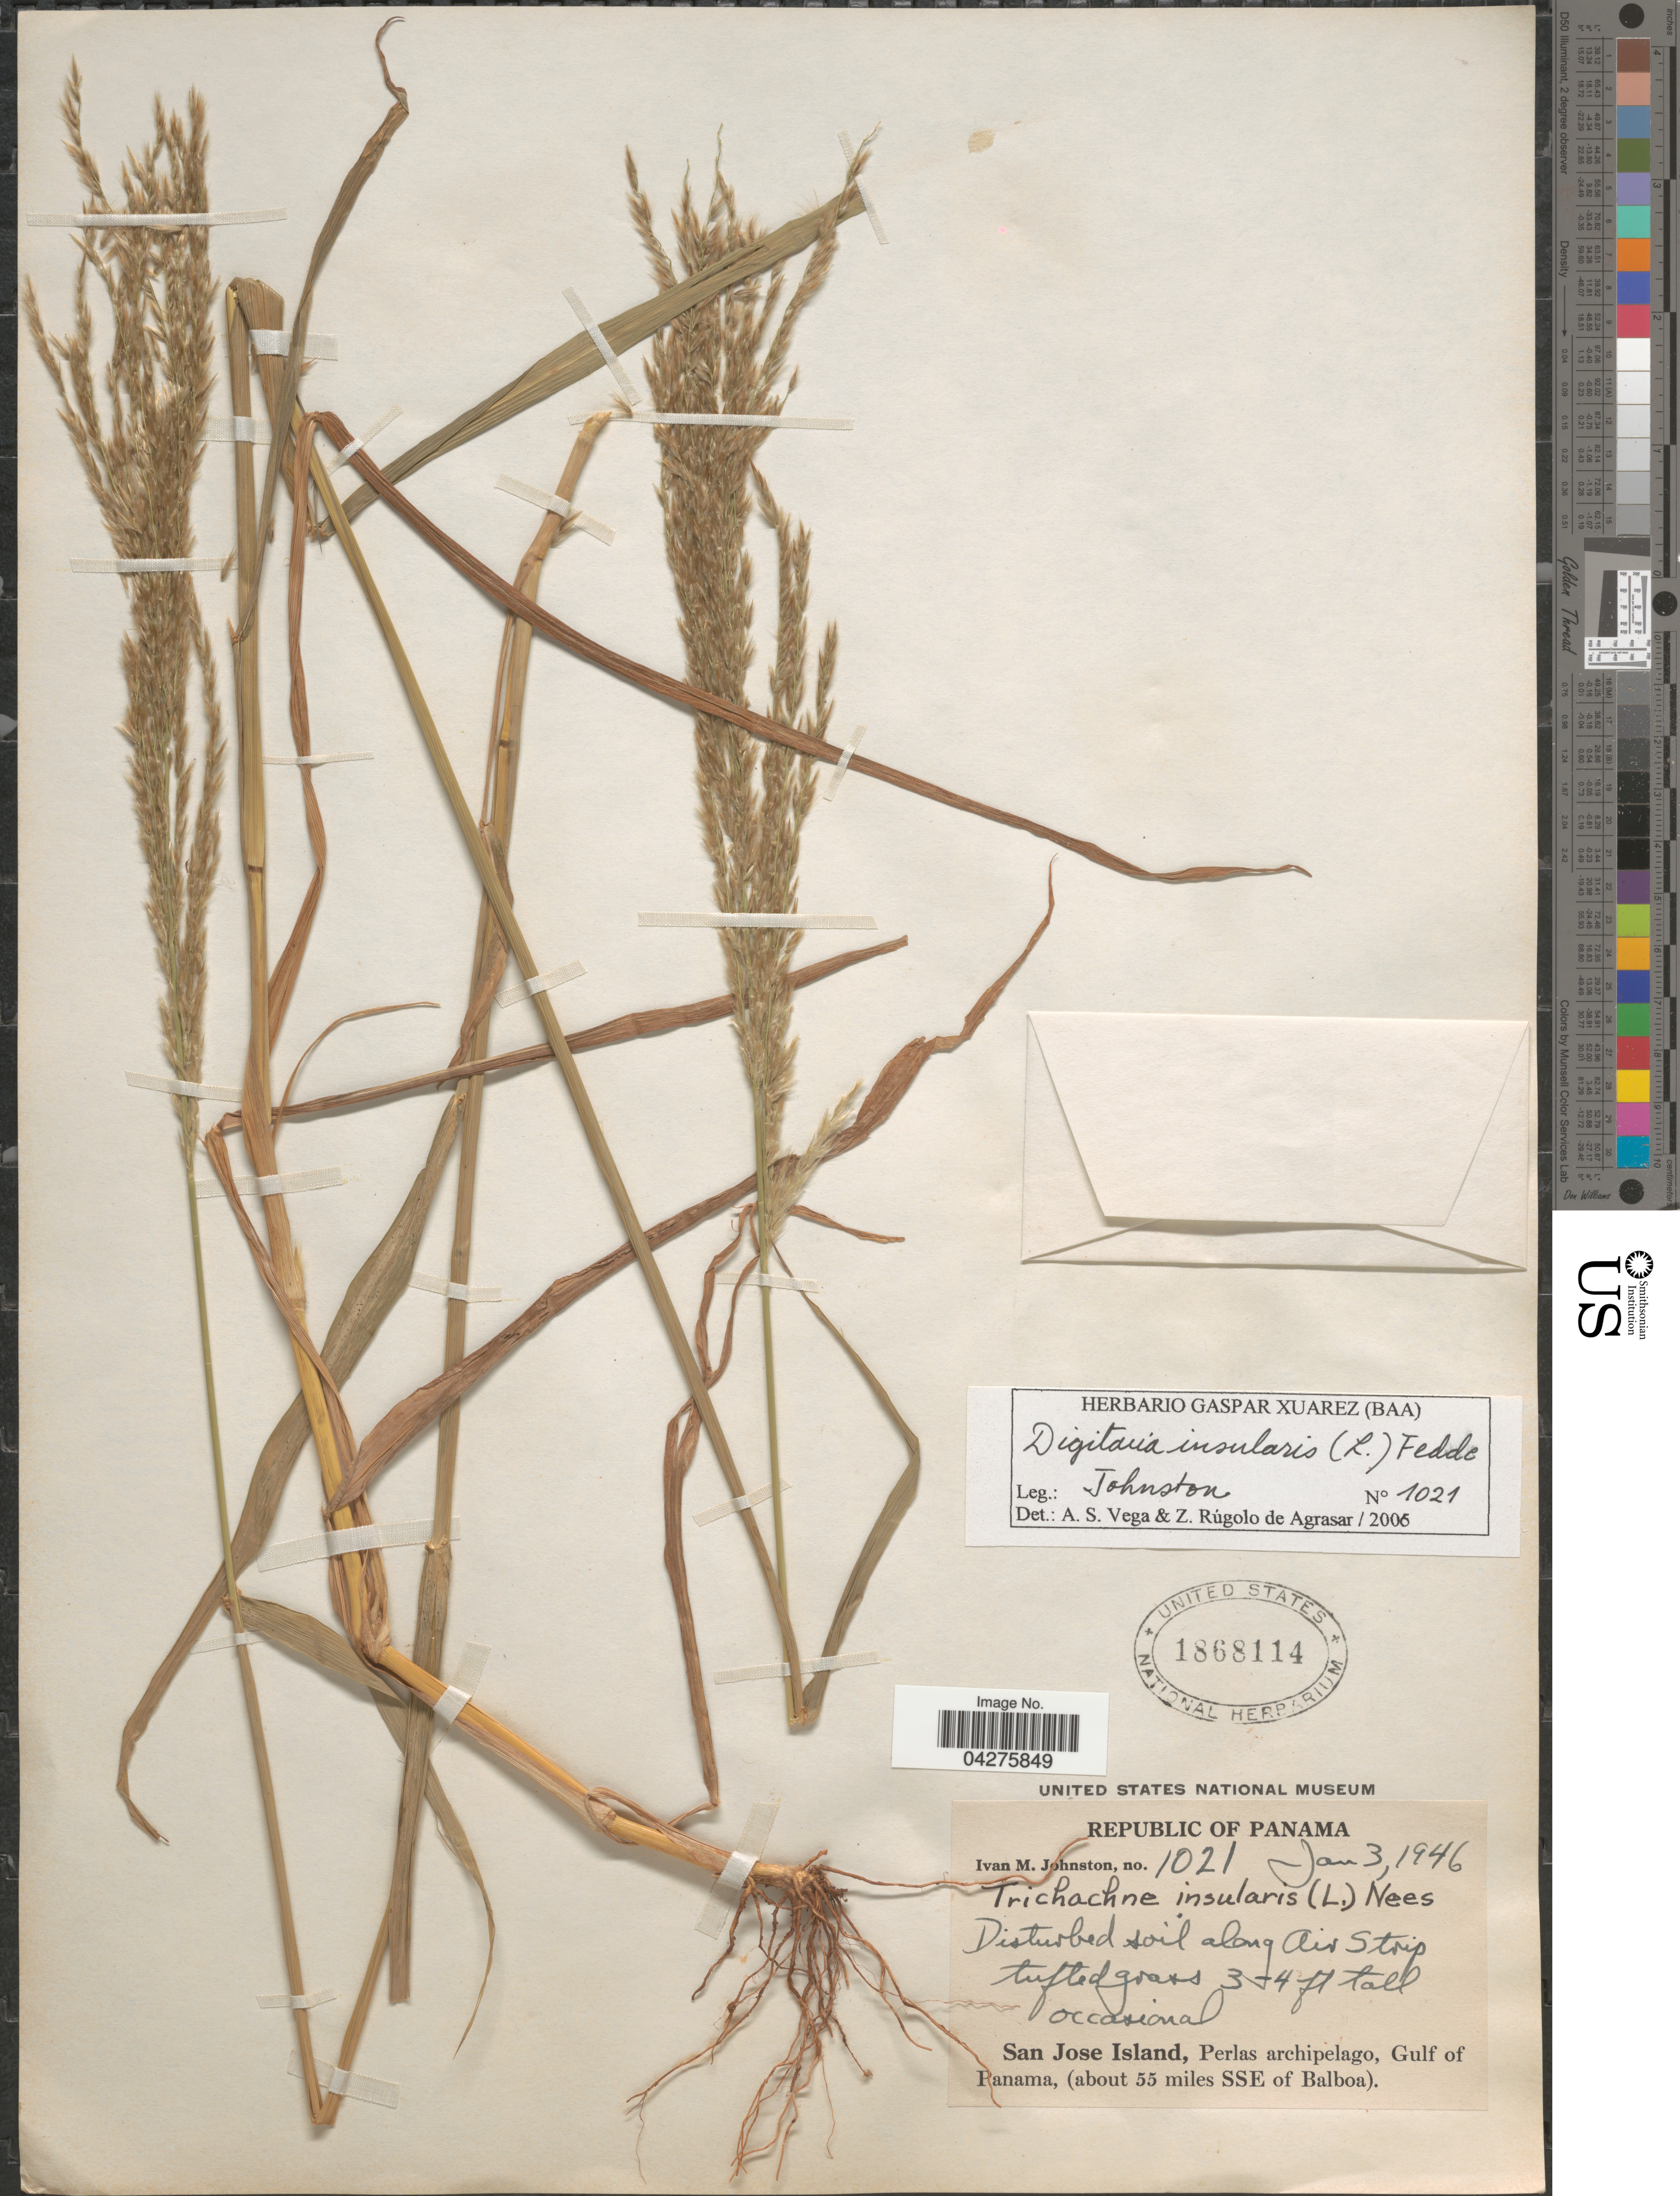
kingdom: Plantae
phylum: Tracheophyta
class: Liliopsida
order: Poales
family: Poaceae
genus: Digitaria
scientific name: Digitaria insularis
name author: (L.) Fedde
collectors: I.M. Johnston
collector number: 1021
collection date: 1946-01-03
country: Panama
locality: Disturbed soil along Air Strip. San Jose Island, Perlas archipelago, Gulf of Panama, (about 55 miles SSE of Balboa).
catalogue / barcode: US 1868114